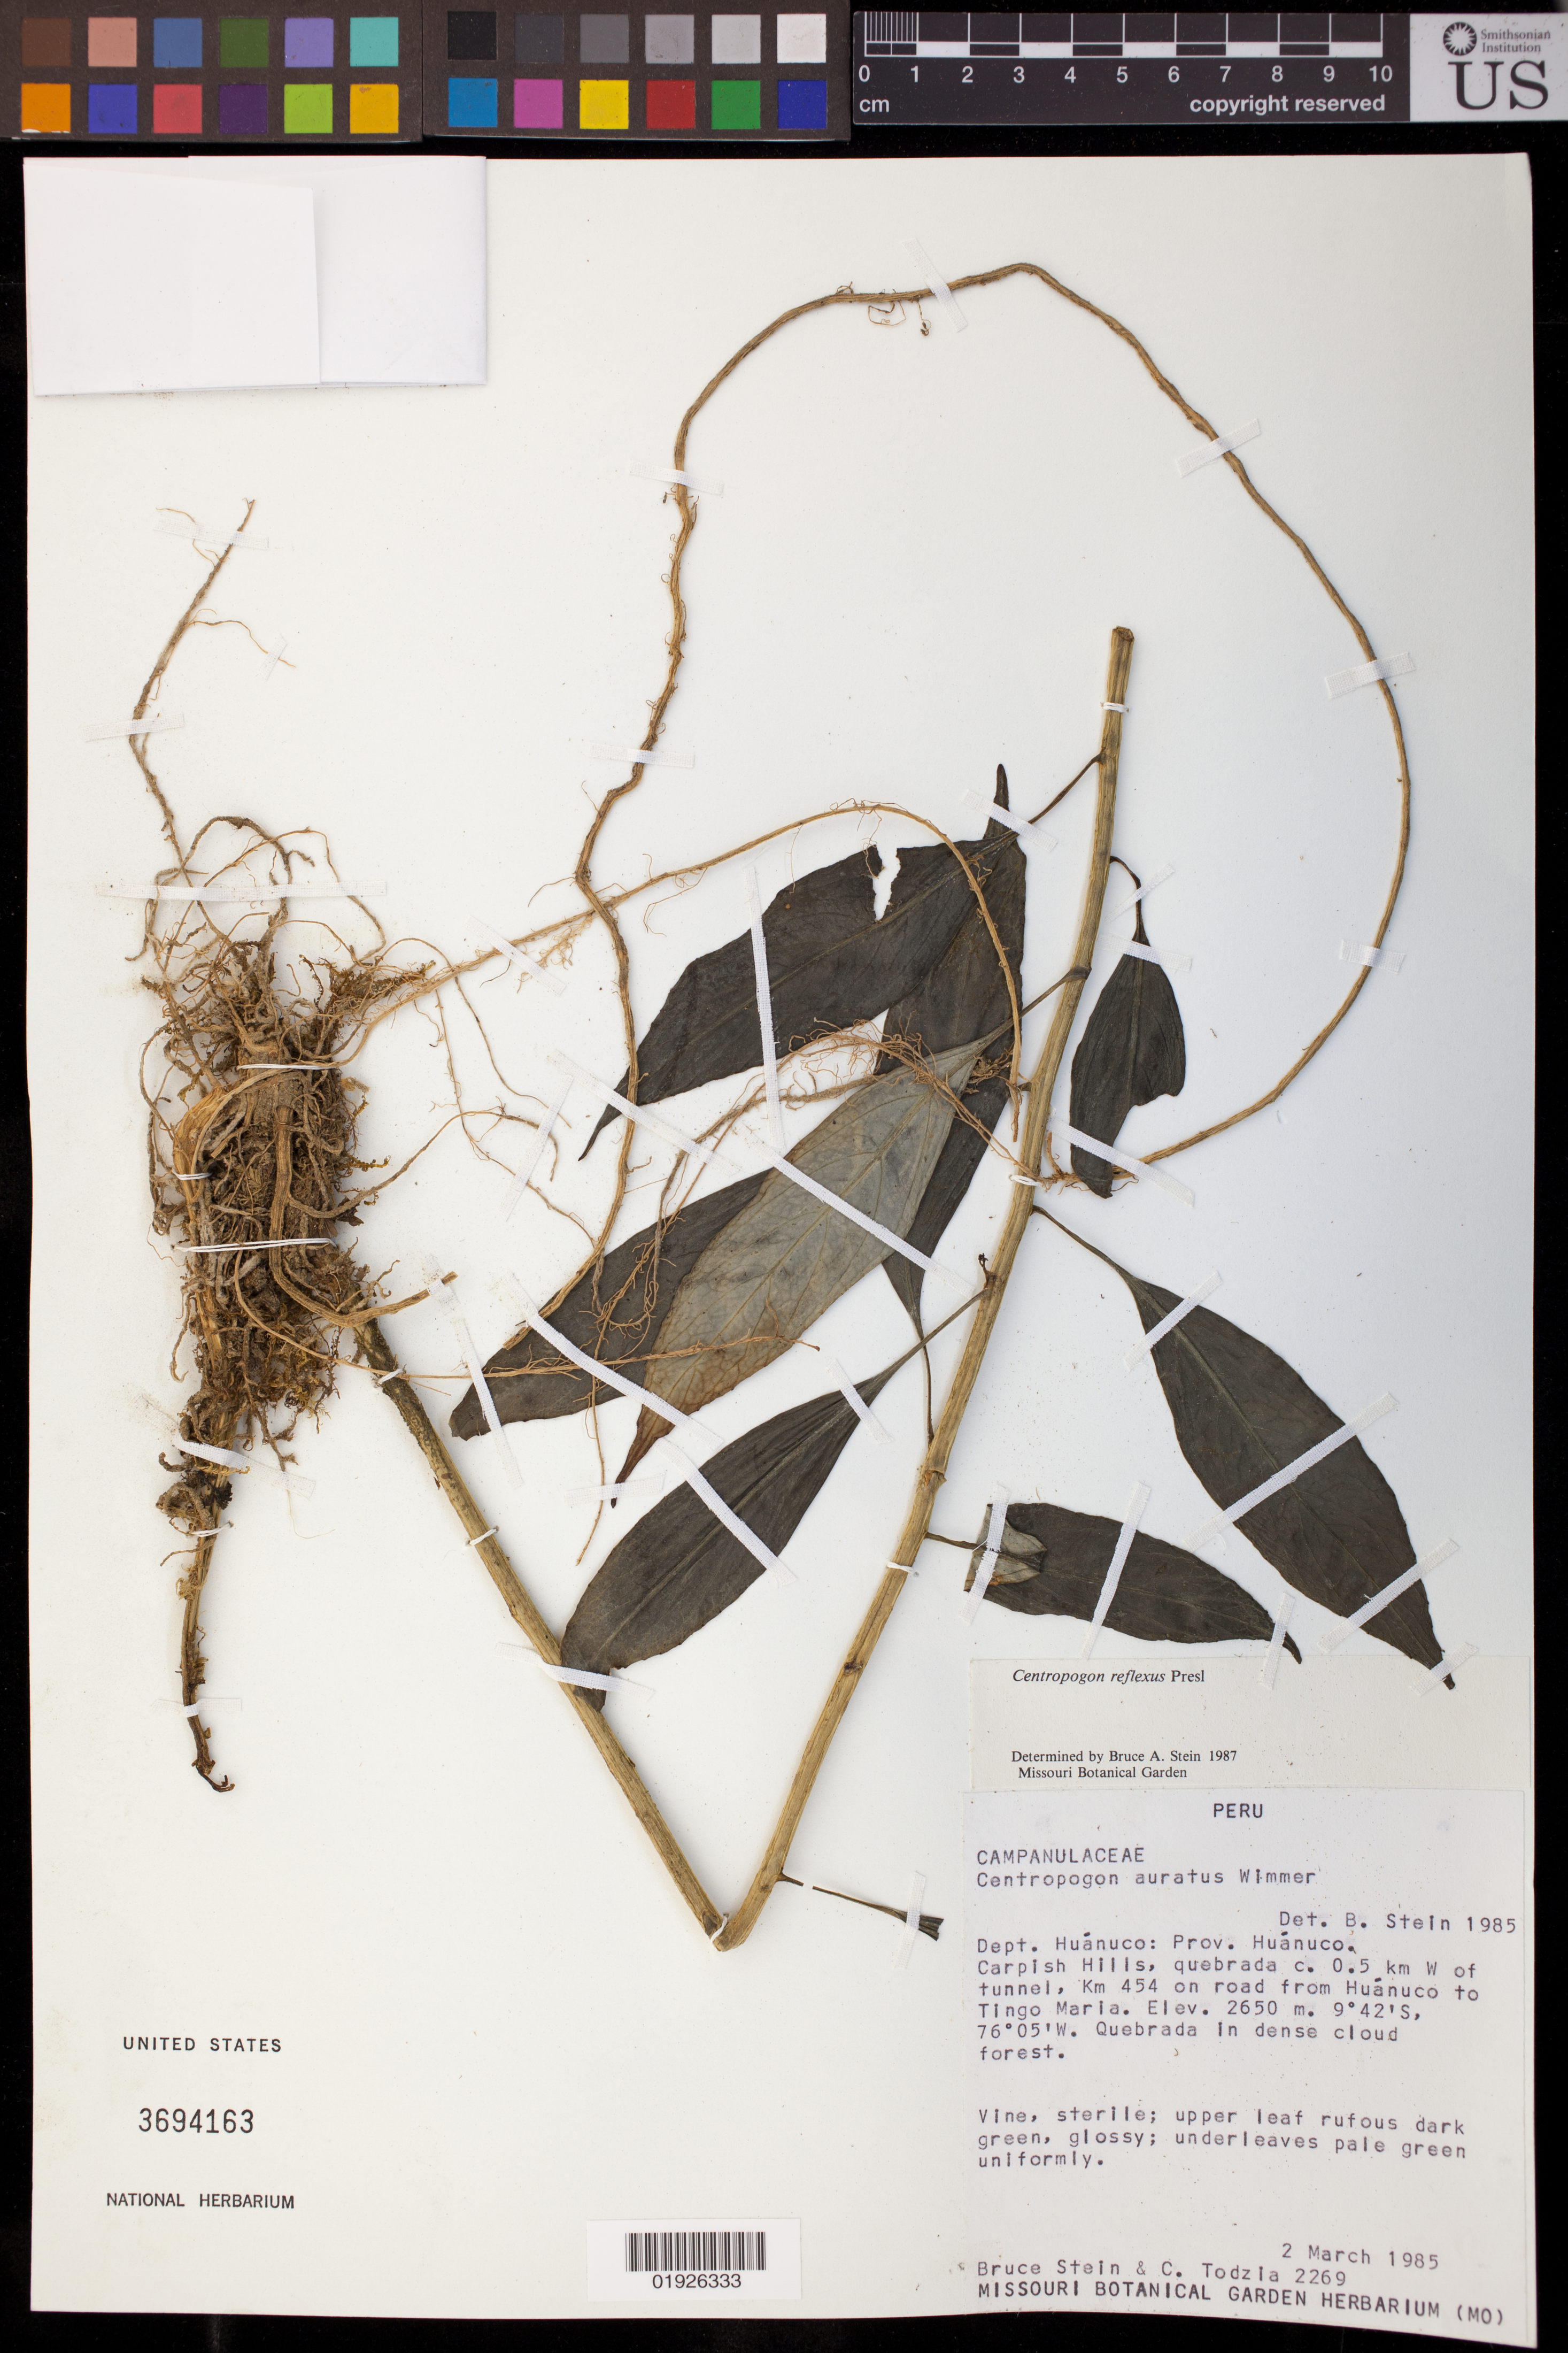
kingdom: Plantae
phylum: Tracheophyta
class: Magnoliopsida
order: Asterales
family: Campanulaceae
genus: Centropogon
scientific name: Centropogon reflexus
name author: C. Presl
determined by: Stein, B. A., Senior Director, Climate Adaptation and Resilience, National Wildlife Federation (UNITED STATES)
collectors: B. A. Stein & C. A. Todzia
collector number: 2269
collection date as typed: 02 Mar 1985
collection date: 1985-03-02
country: Peru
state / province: Huánuco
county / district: Huánuco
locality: Carpish Hills, quebrada [brook] ca. 0.5 km W of tunnel, km 454 on road from Huánuco to Tingo María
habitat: In dense cloud forest.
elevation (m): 2650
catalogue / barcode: US 3694163